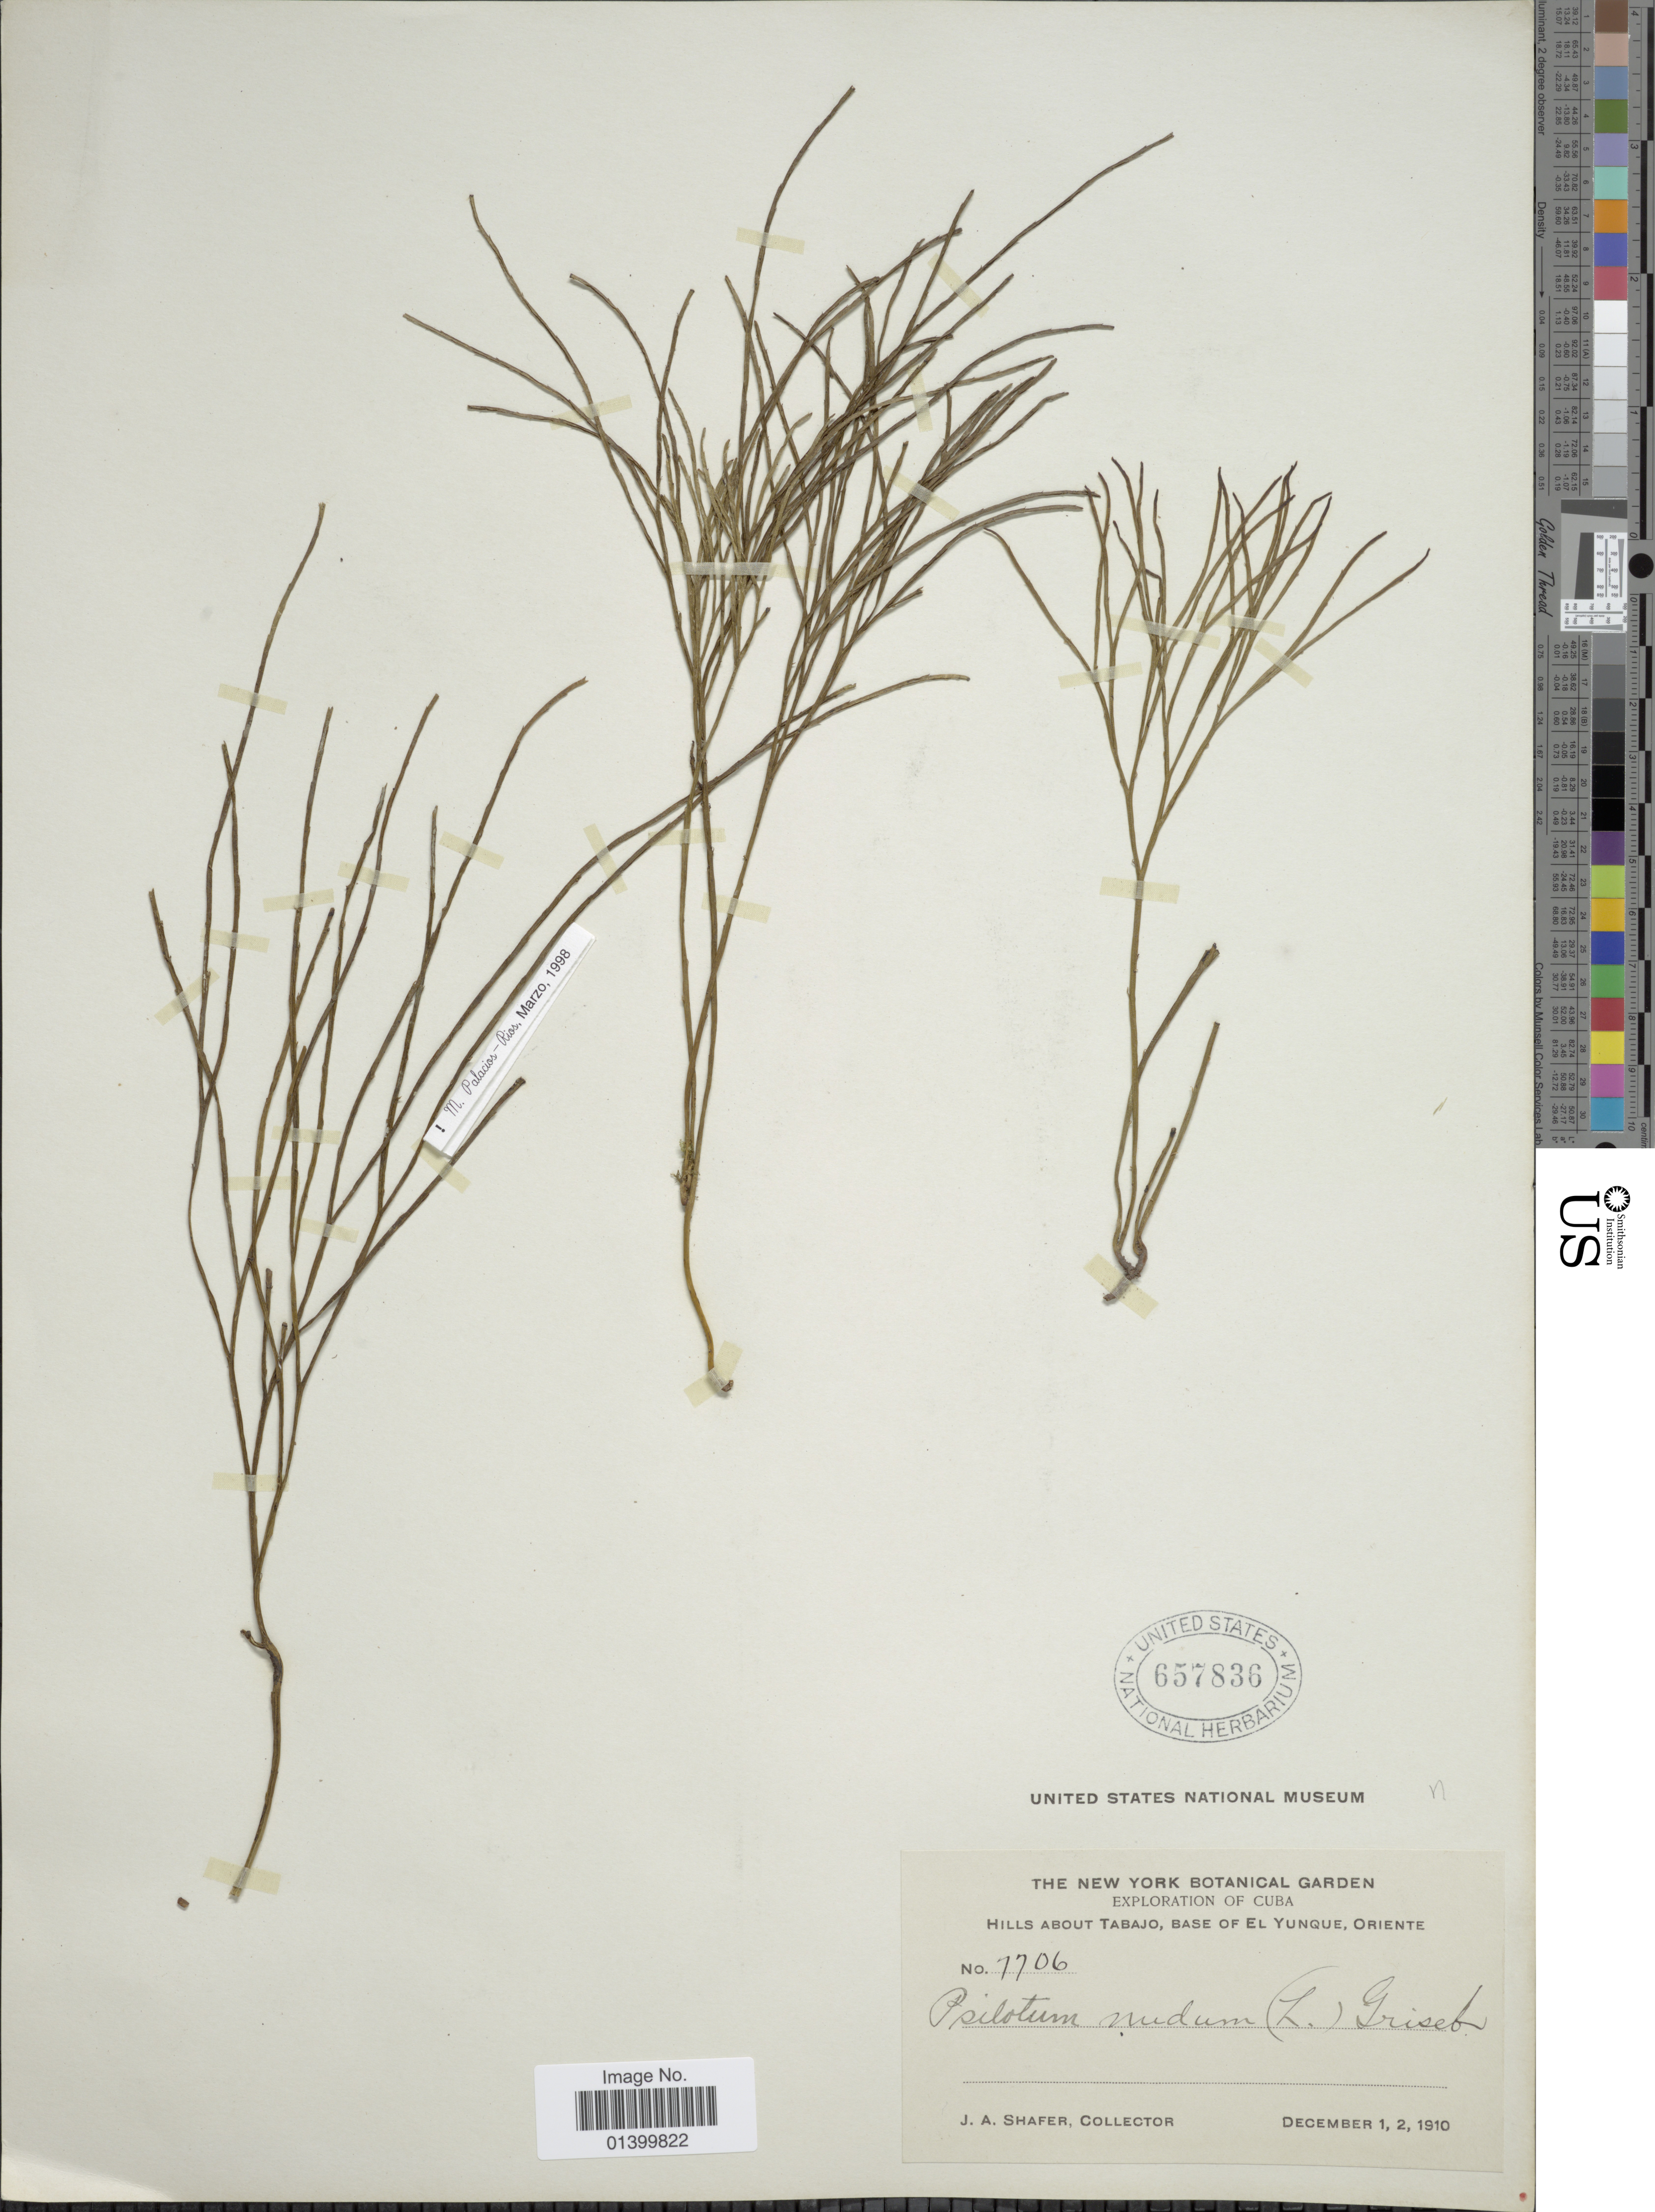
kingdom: Plantae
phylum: Tracheophyta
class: Polypodiopsida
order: Psilotales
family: Psilotaceae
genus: Psilotum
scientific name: Psilotum nudum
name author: (L.) P. Beauv.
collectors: J. A. Shafer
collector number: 7706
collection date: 1910-12-01/1910-12-02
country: Cuba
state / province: Oriente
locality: Hills about Tabajo, Base of El Yunque, Oriente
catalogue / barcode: US 657836